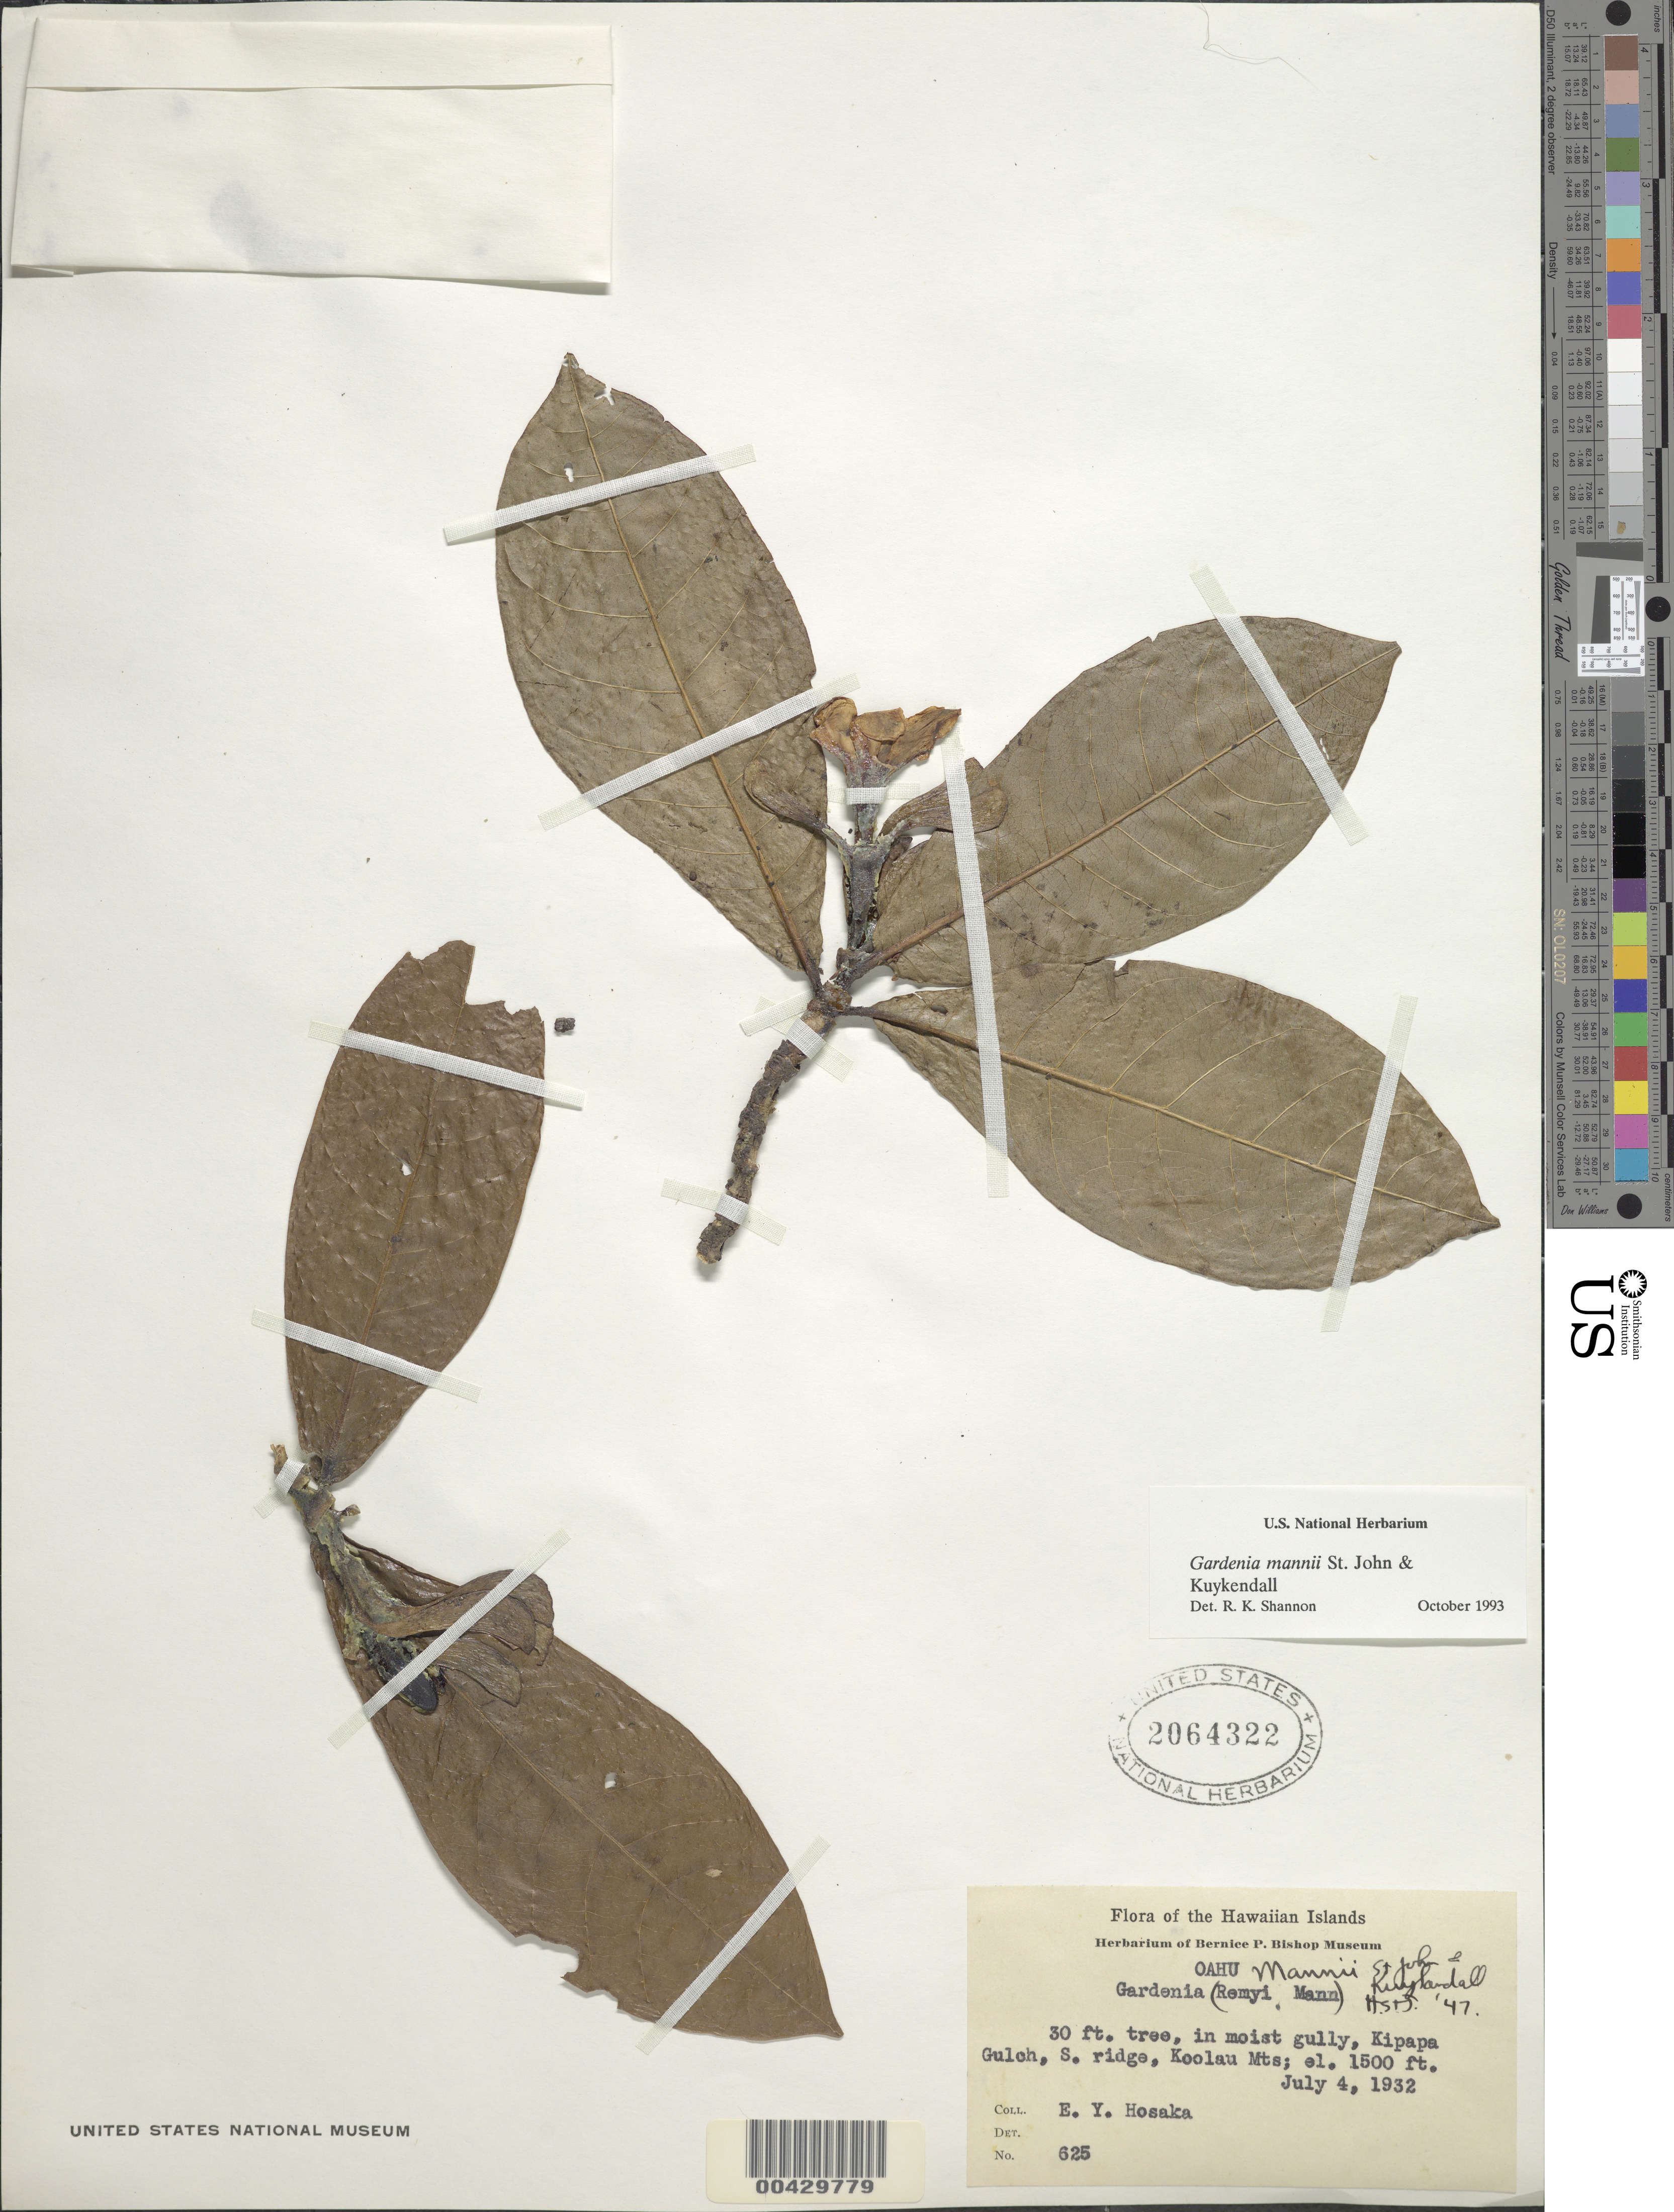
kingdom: Plantae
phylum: Tracheophyta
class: Magnoliopsida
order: Gentianales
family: Rubiaceae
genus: Gardenia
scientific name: Gardenia mannii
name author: H. St. John & Kuykendall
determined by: Shannon, R. K., (UNITED STATES)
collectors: E. Y. Hosaka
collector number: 625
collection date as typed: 4 Jul 1932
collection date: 1932-07-04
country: United States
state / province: Hawaii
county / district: Honolulu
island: Oahu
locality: In moist gully, Kipapa Gulch, S ridge, Koolau Mountains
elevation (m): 457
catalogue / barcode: US 2064322